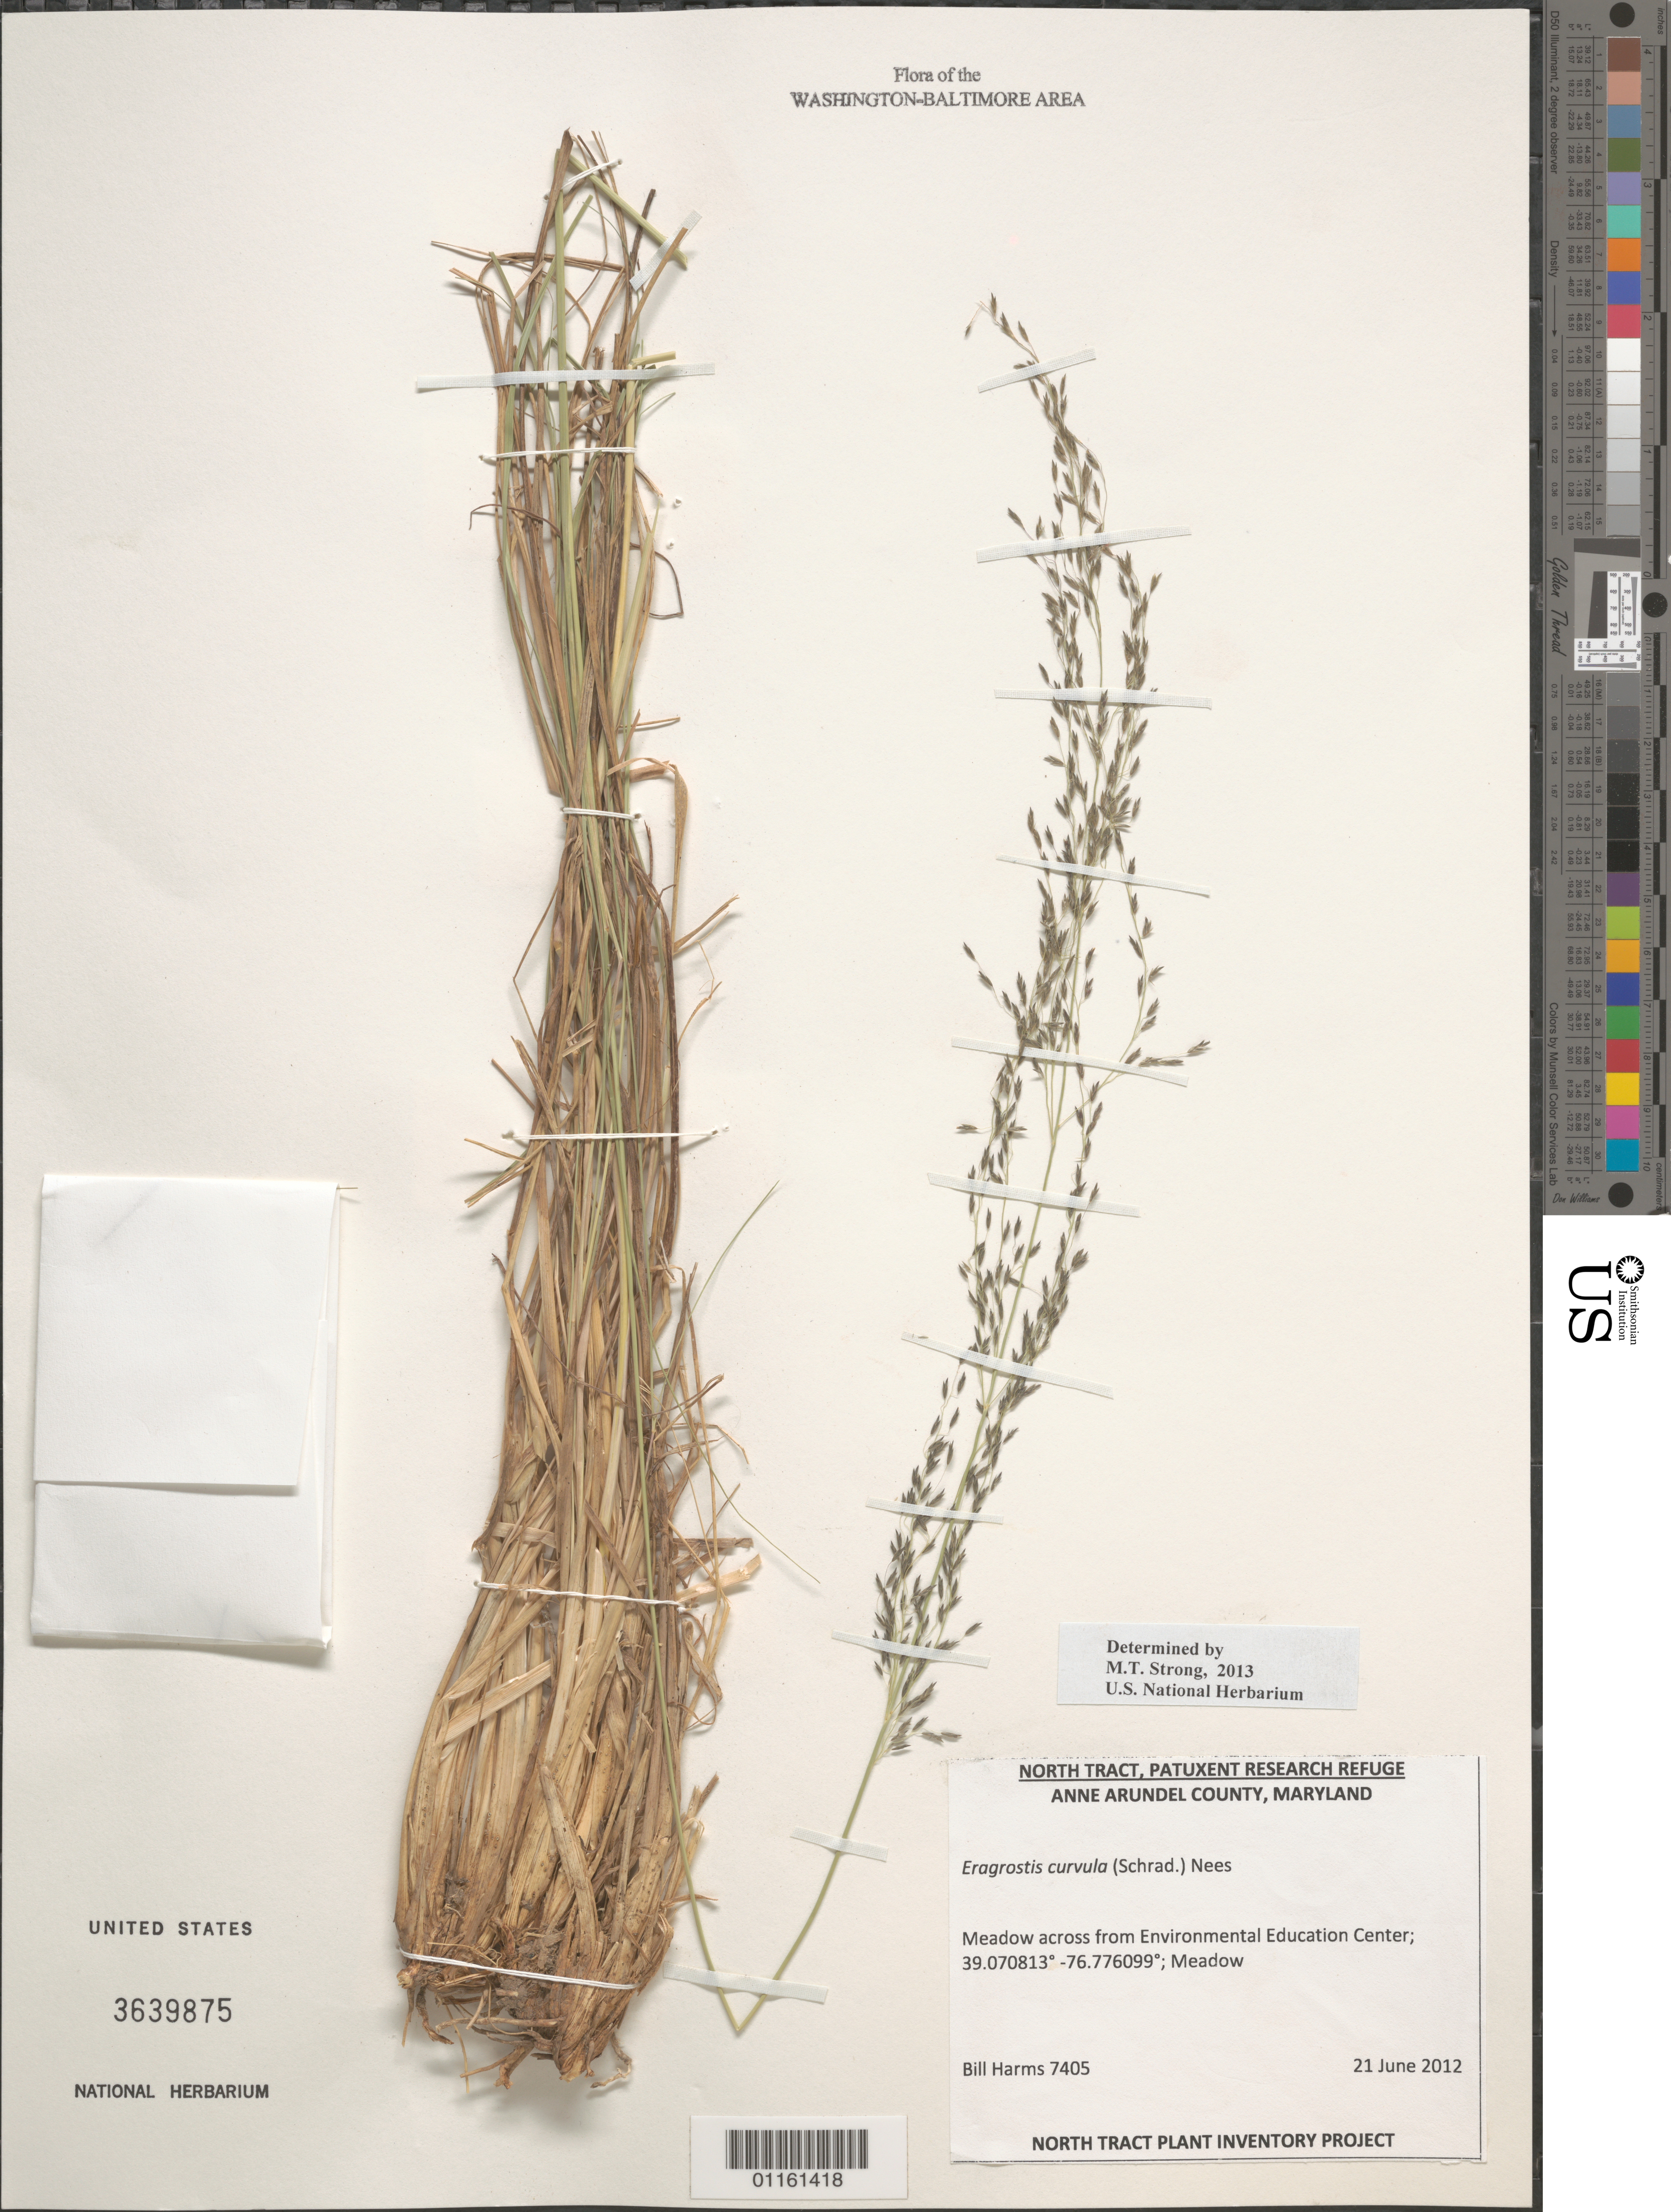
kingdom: Plantae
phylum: Tracheophyta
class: Liliopsida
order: Poales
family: Poaceae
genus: Eragrostis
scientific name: Eragrostis curvula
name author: (Schrad.) Nees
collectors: B. Harms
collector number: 7450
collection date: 2012-06-21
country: United States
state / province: Maryland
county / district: Anne Arundel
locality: Meadow across from Environmental Education Center.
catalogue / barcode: US 3639875